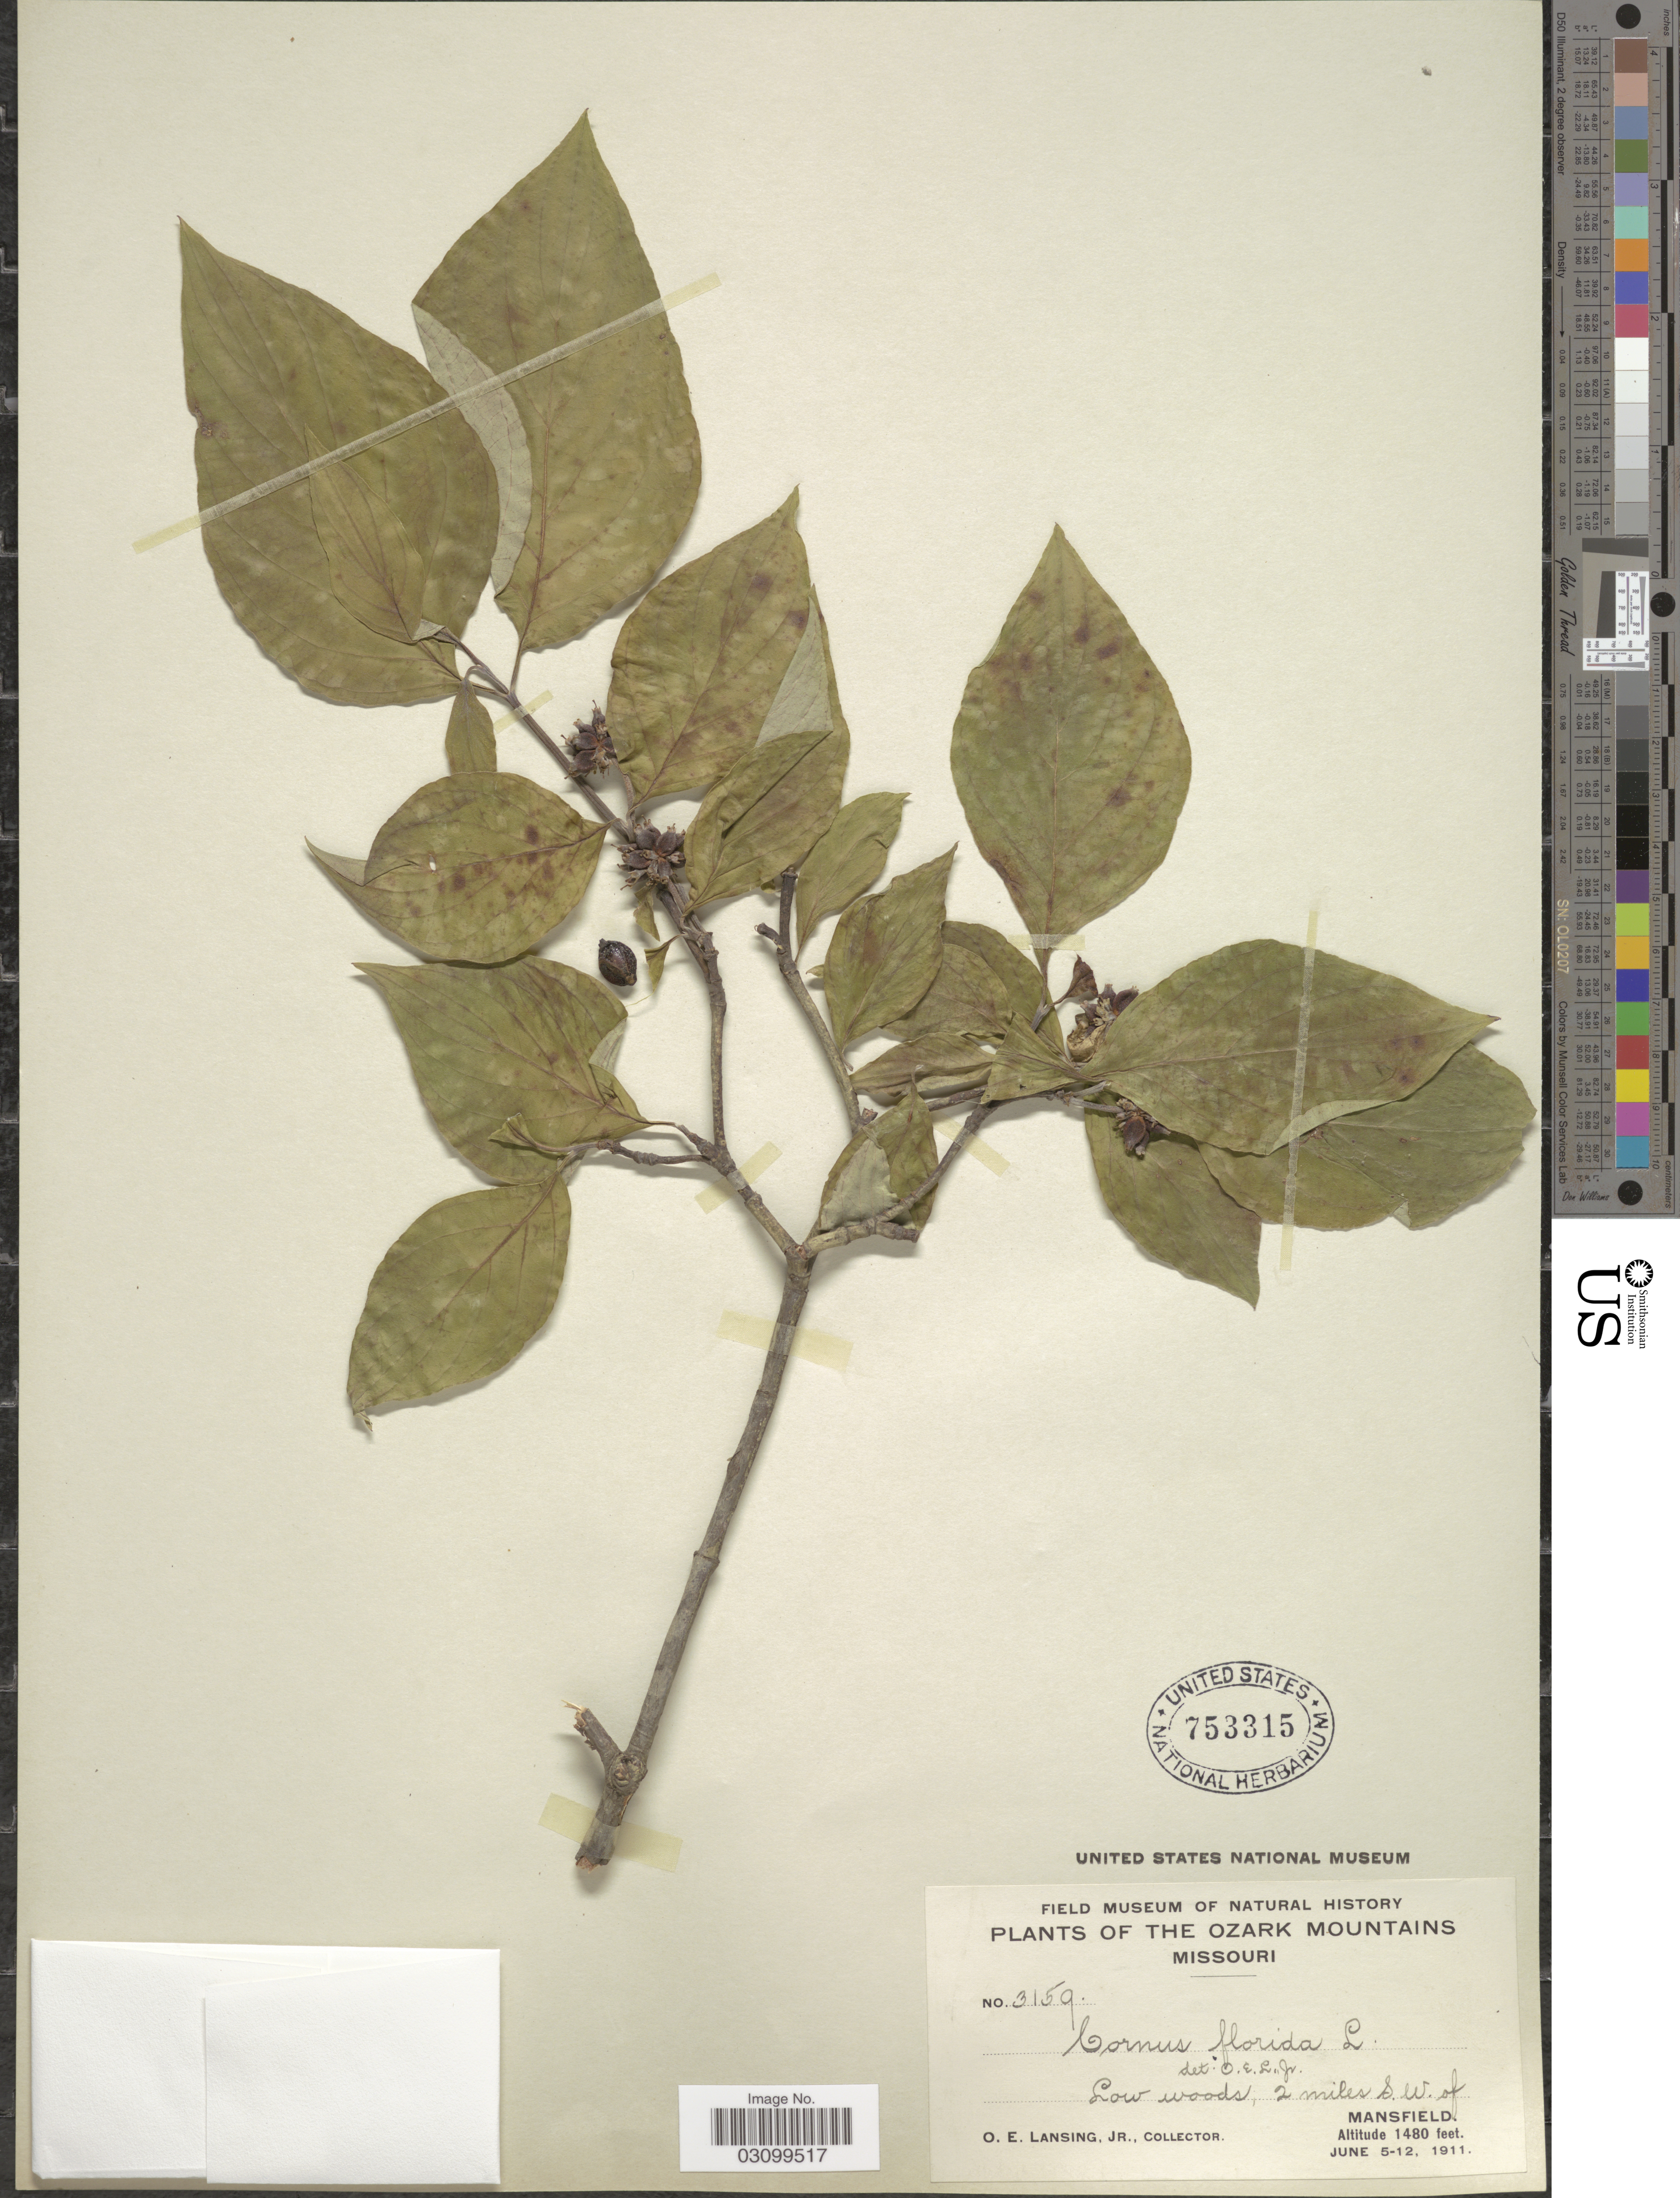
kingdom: Plantae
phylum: Tracheophyta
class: Magnoliopsida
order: Cornales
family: Cornaceae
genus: Cornus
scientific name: Cornus florida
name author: L.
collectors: O. Lansing Jr.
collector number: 3159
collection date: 1911-06-05/1911-06-12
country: United States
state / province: Missouri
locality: The Ozark Mountains. The Ozark Mountains. Low woods, 2 miles S.W. of Mansfield.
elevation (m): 451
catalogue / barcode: US 753315